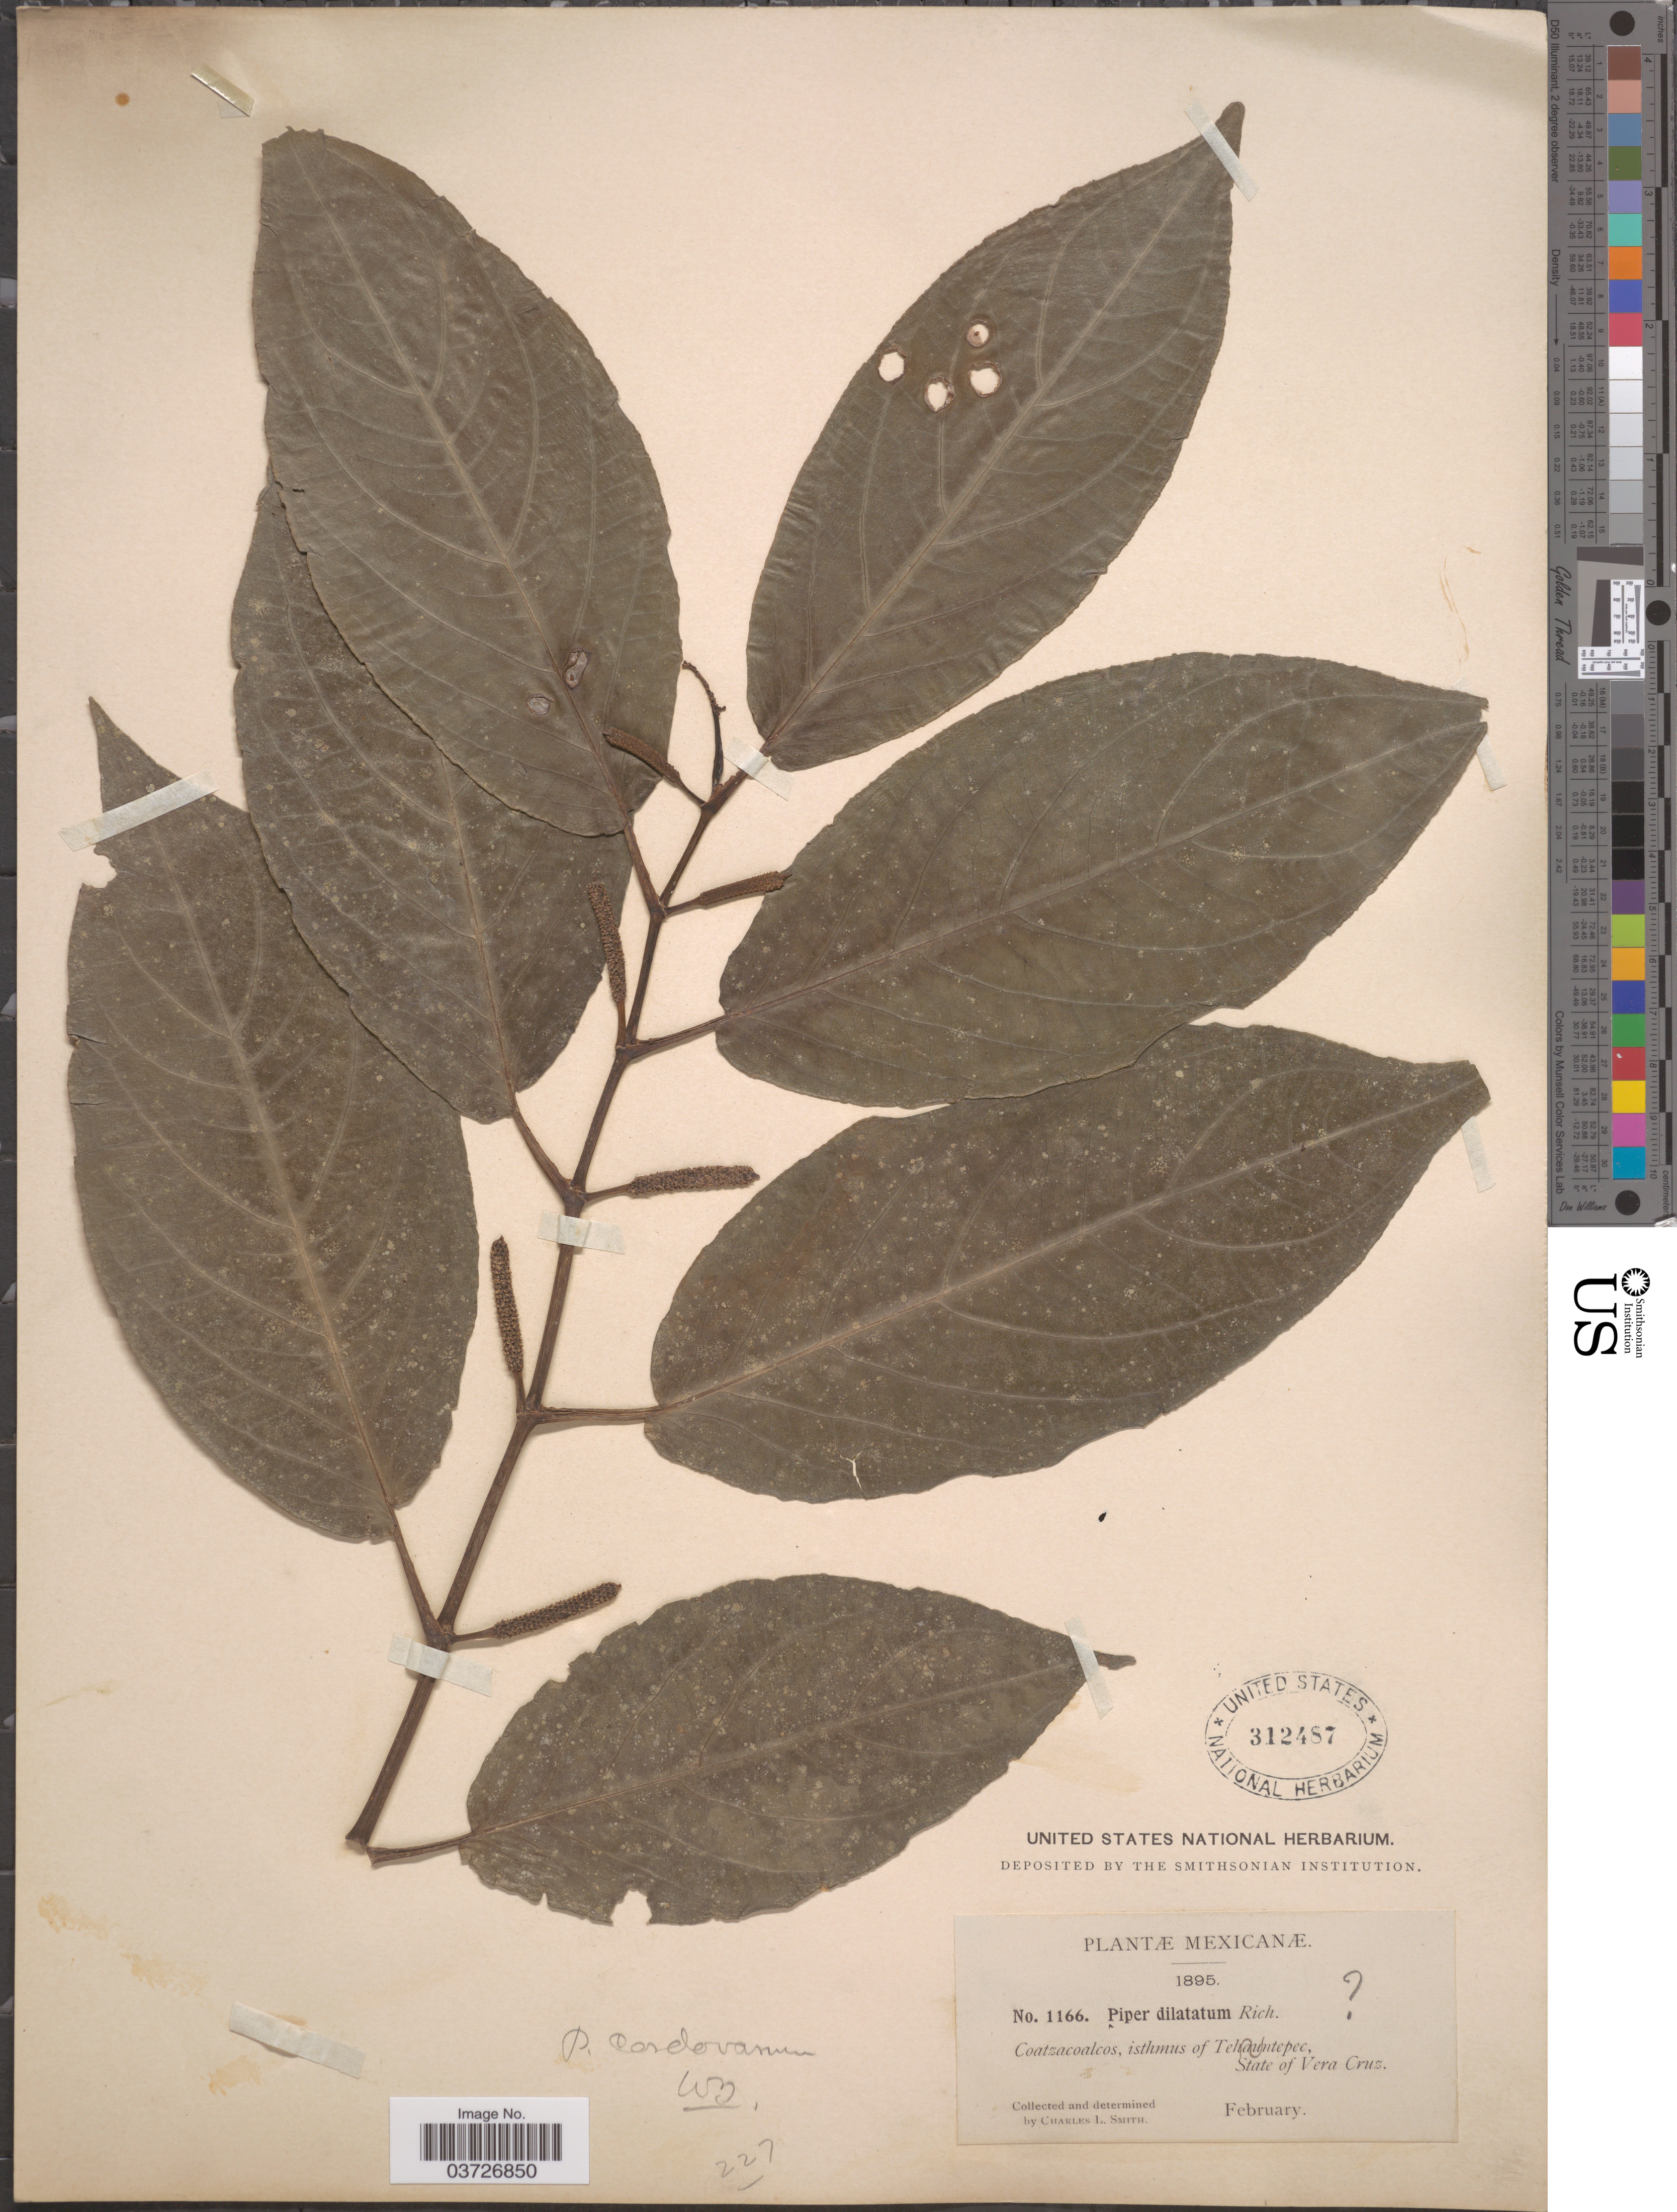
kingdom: Plantae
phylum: Tracheophyta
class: Magnoliopsida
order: Piperales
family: Piperaceae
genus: Piper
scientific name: Piper cordovanum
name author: C. DC.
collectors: C. L. Smith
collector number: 1166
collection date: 1895-02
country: Mexico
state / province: Veracruz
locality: Tehuantepec, State of Vera Cruz.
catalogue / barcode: US 312487